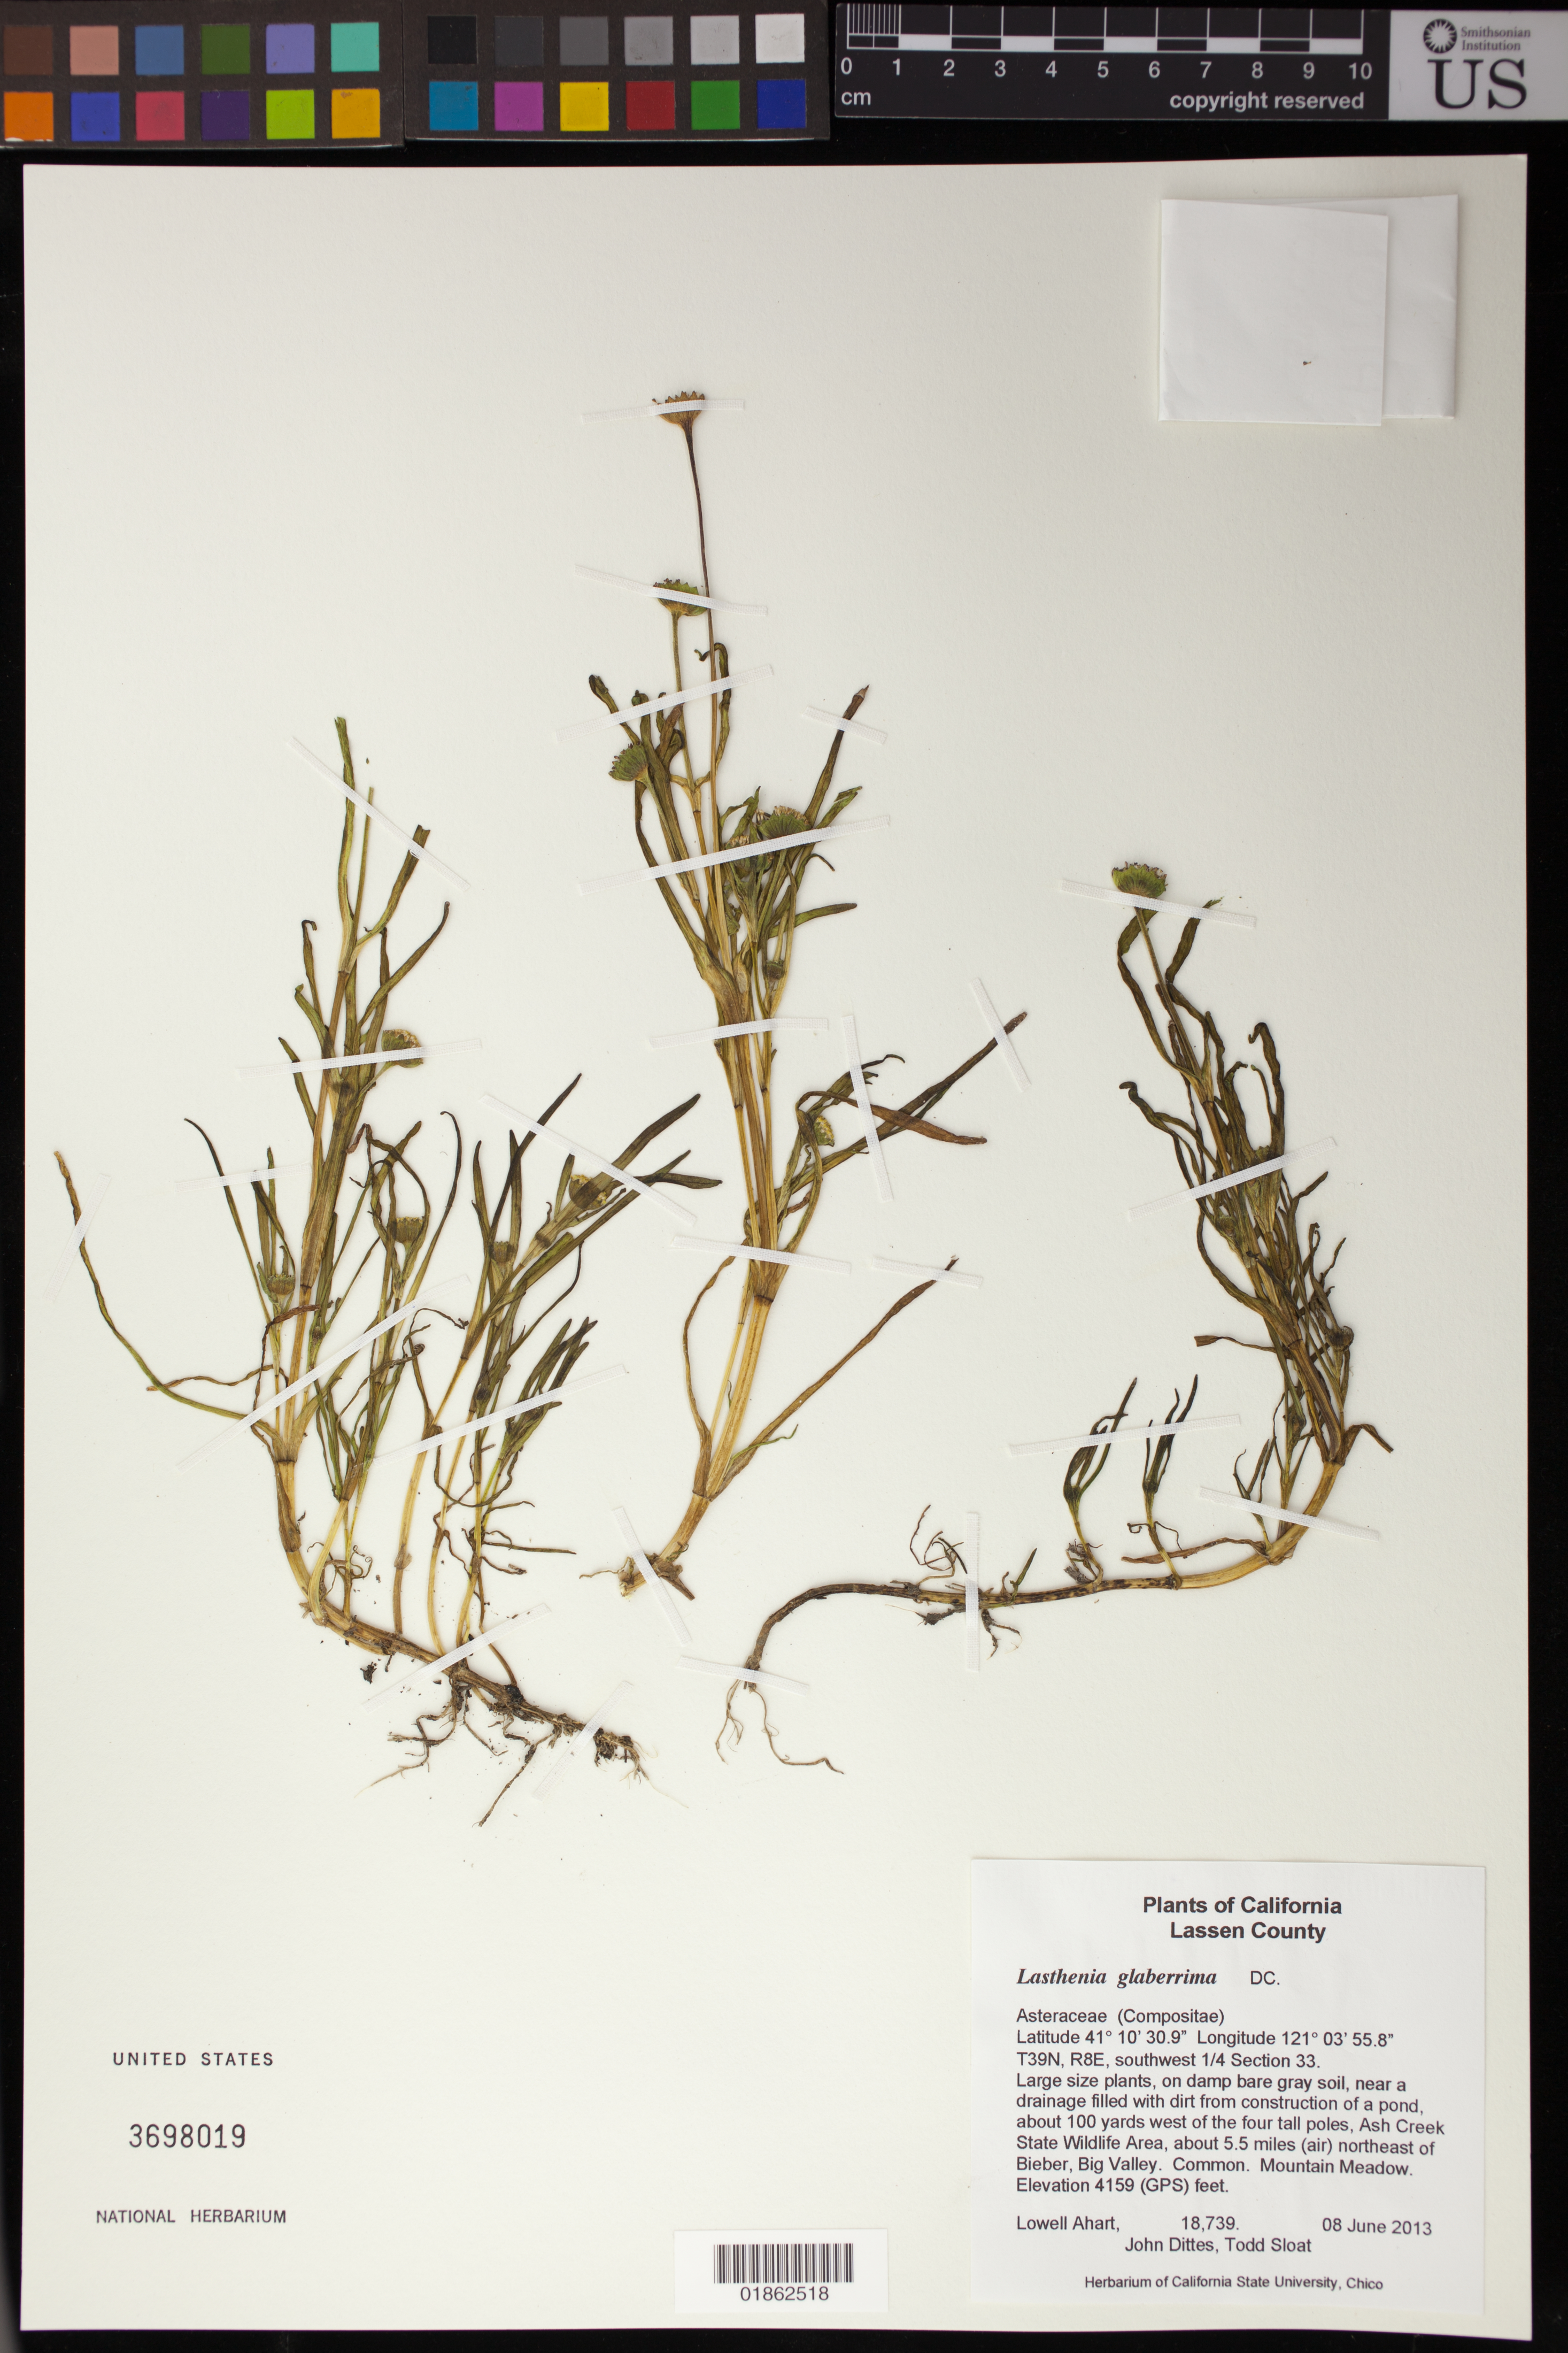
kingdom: Plantae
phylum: Tracheophyta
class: Magnoliopsida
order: Asterales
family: Asteraceae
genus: Lasthenia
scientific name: Lasthenia glaberrima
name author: DC.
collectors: L. Ahart, J. Dittes & T. Sloat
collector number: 18739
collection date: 2013-06-08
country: United States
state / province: California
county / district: Lassen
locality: About 100 yards west of the four tall poles, Ash Creek State Wildlife Area, about 5.5 miles (air) northeast of Bieber, Big Valley.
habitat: Mountain Meadow.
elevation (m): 1268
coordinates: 41 10 30.9 N, 121 03 55.8 W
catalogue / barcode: US 3698019